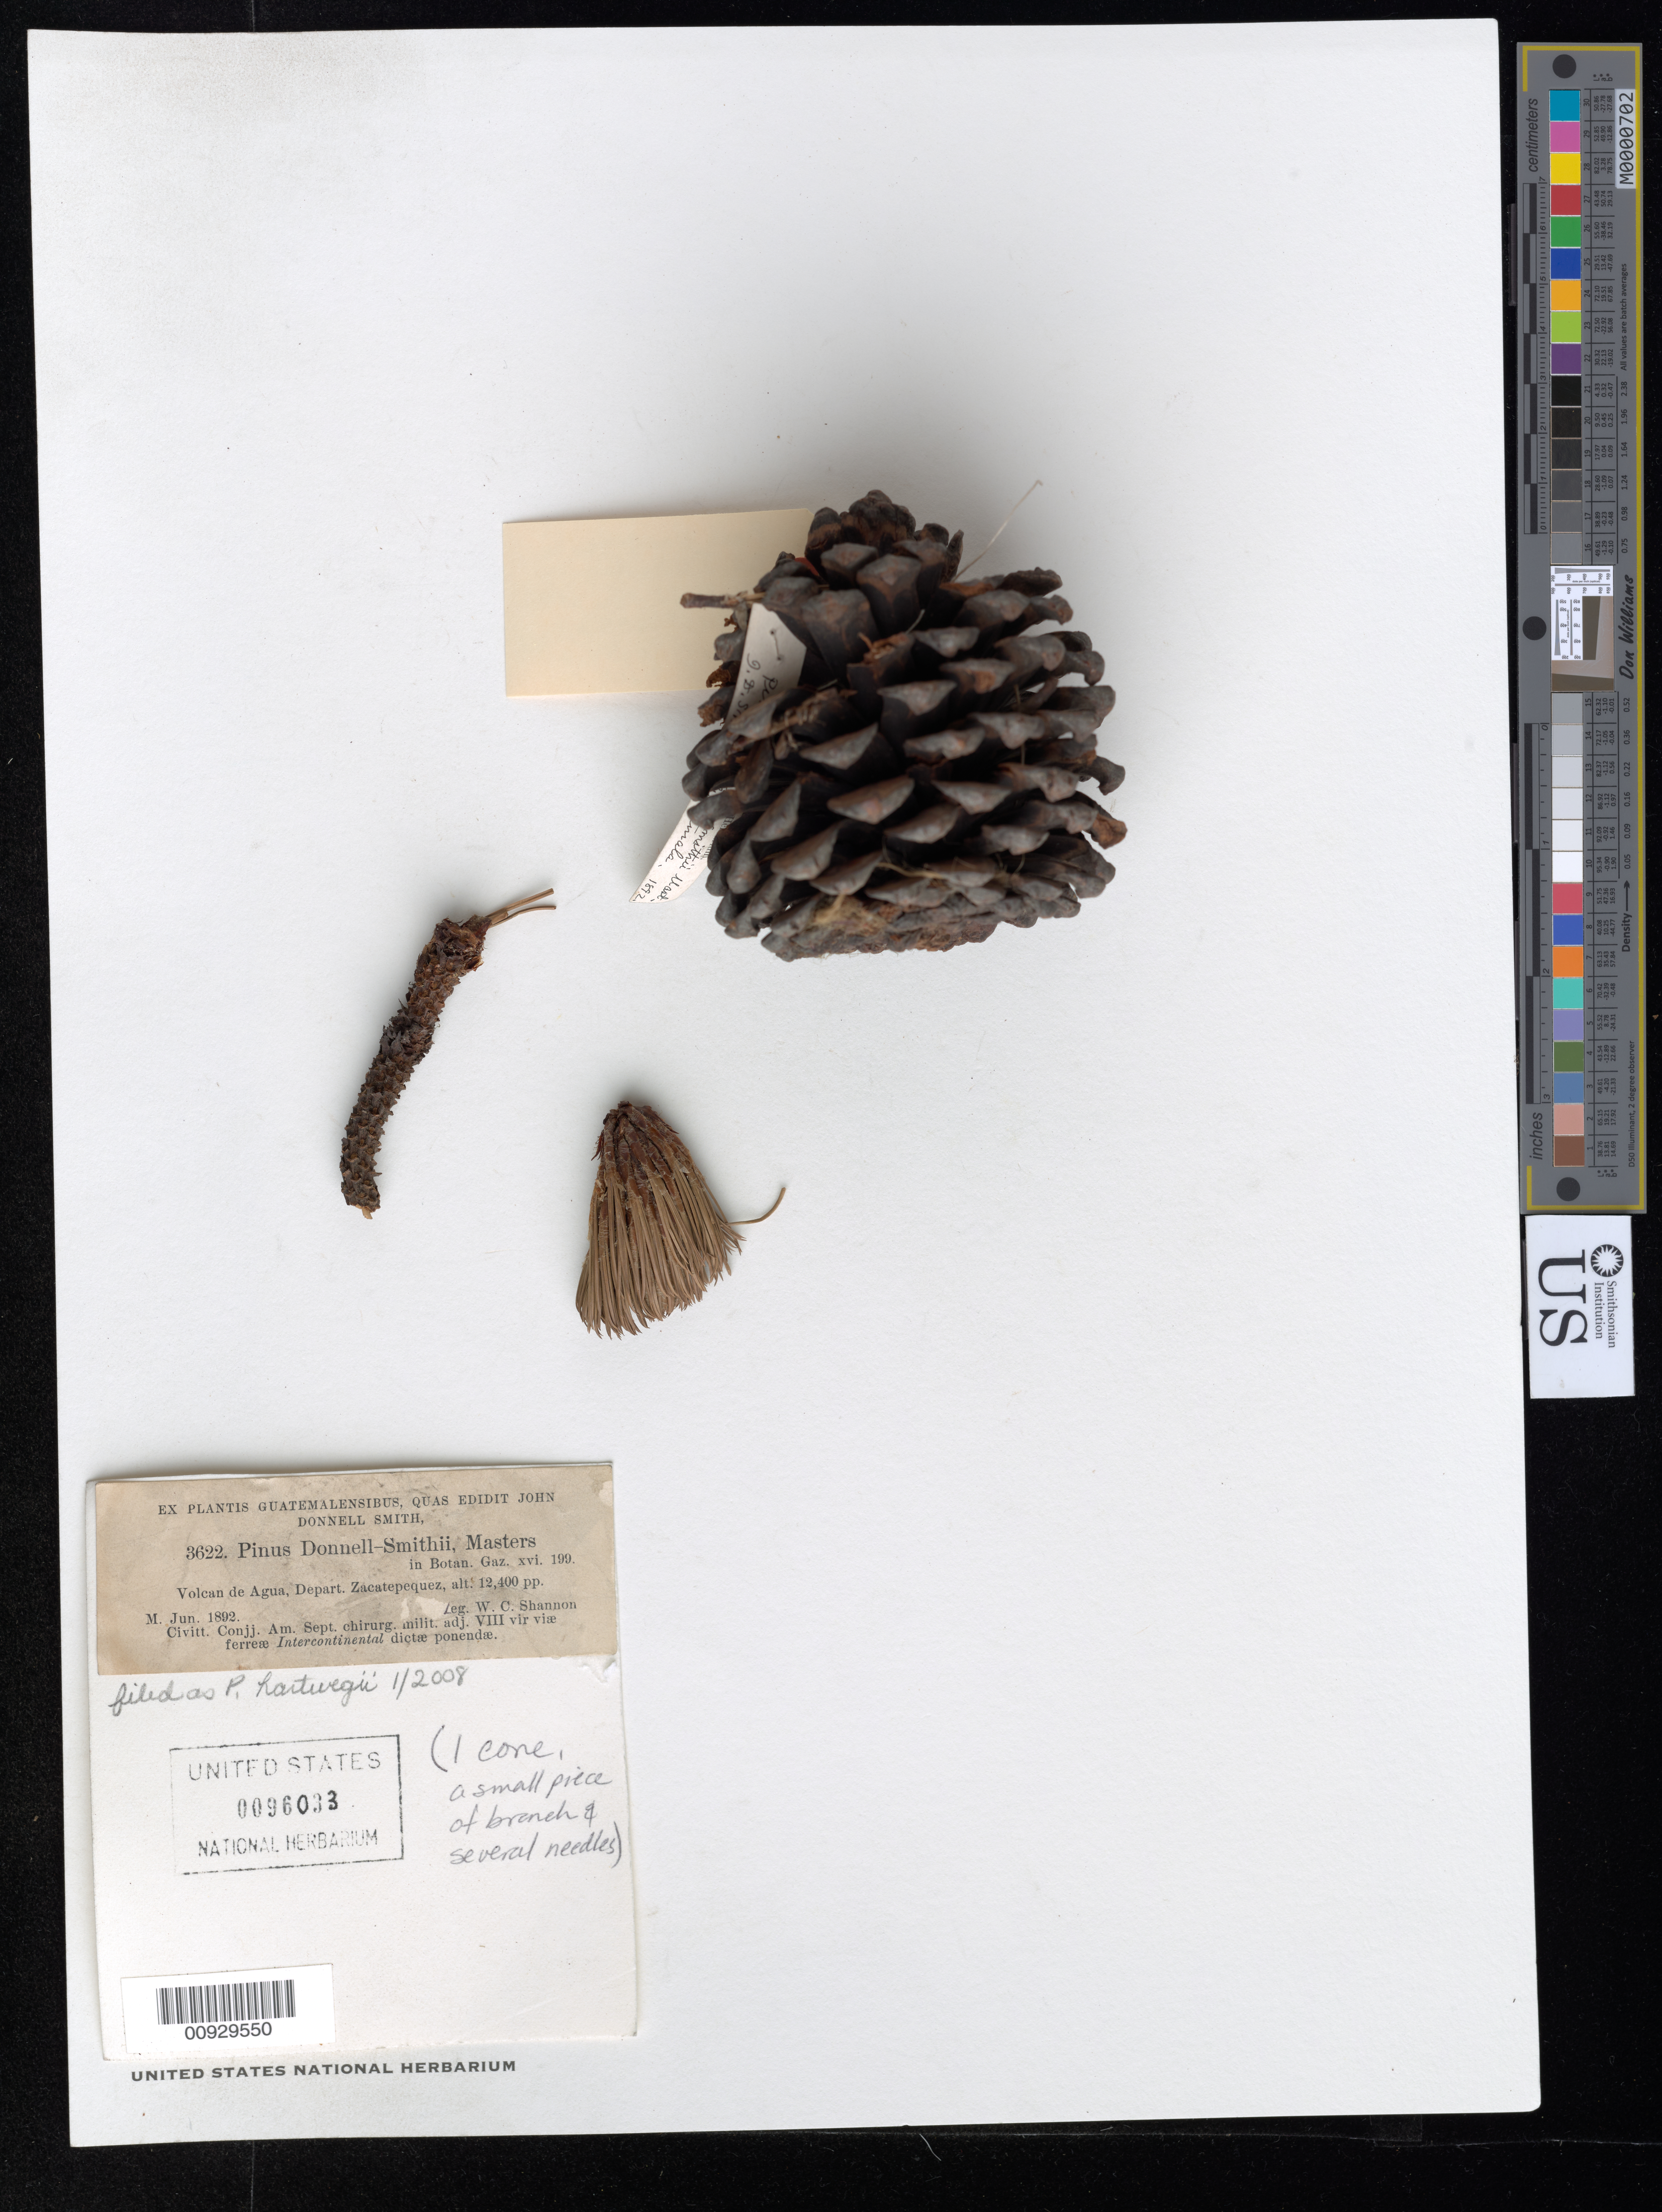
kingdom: Plantae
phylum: Tracheophyta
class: Pinopsida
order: Pinales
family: Pinaceae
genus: Pinus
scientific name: Pinus hartwegii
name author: Lindl.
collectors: W. C. Shannon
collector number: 3622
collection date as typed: Jun 1892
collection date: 1892-06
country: Guatemala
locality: Volcan de Agua, Depart. Zacatepequez.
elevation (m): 3780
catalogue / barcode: US 96033